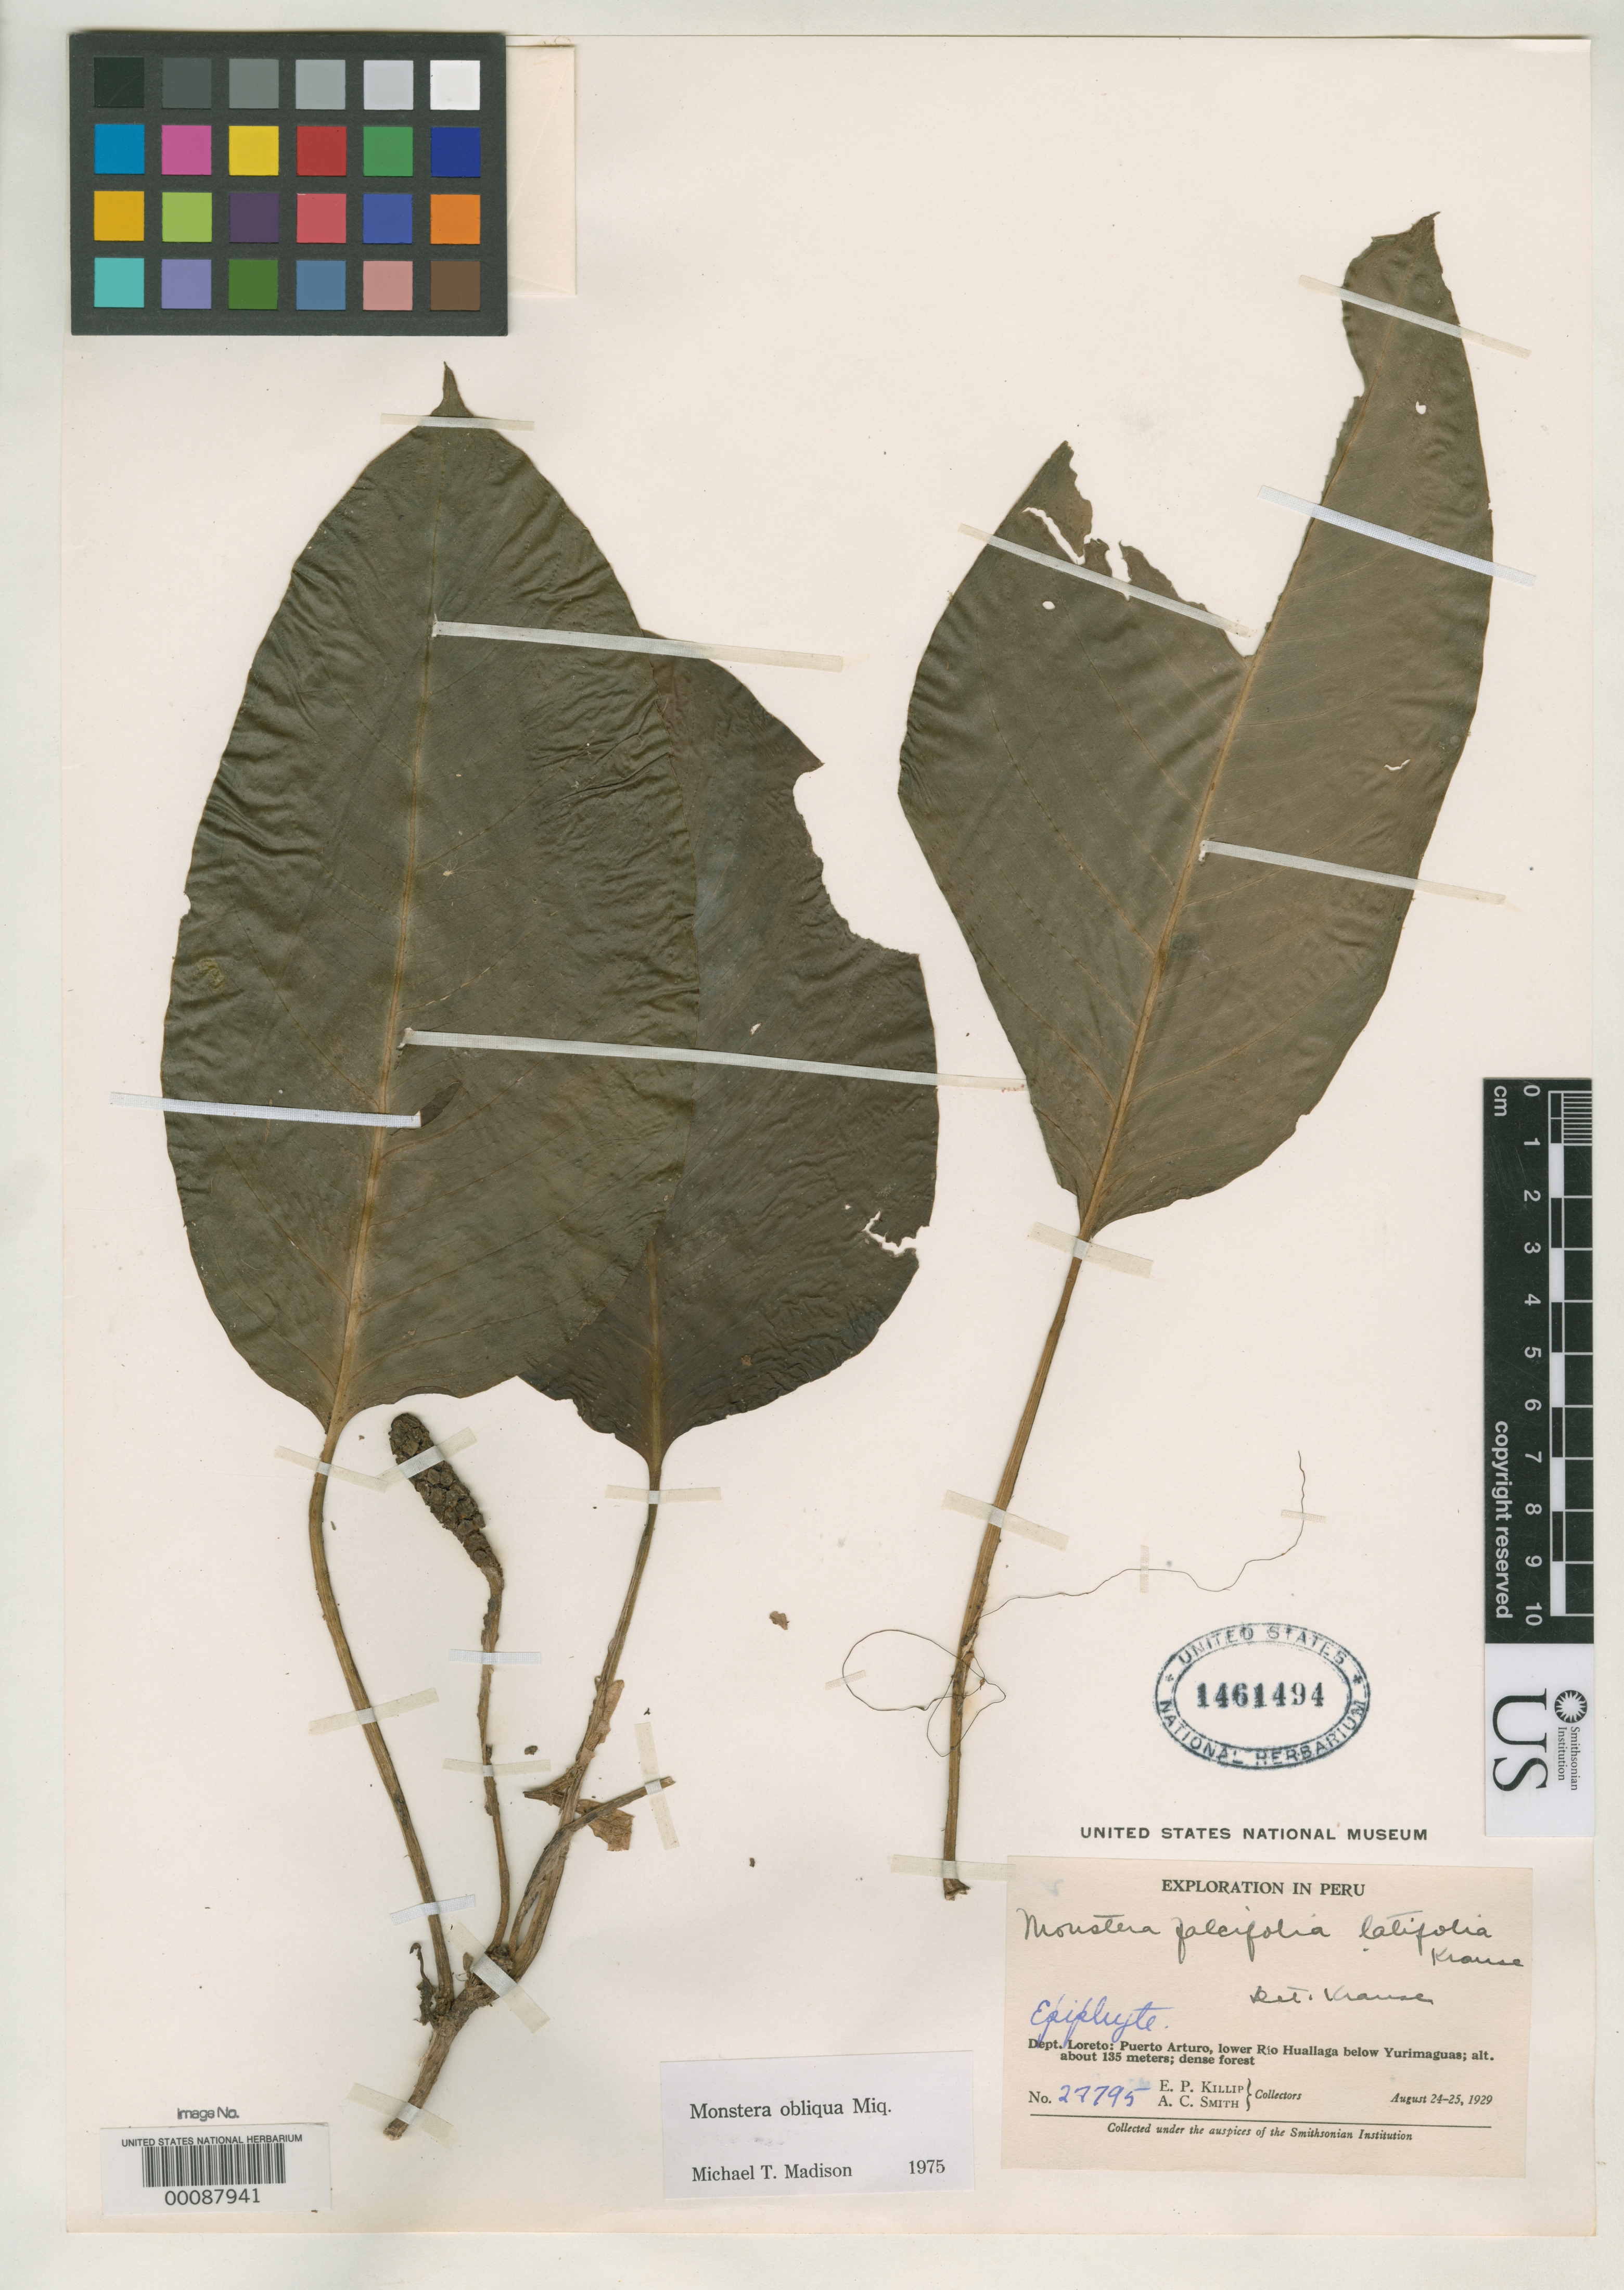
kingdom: Plantae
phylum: Tracheophyta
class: Liliopsida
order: Alismatales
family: Araceae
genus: Monstera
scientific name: Monstera falcifolia var. latifolia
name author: K. Krause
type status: Isotype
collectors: E. P. Killip & A. C. Smith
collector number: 27795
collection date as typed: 24 Aug 1929 to 25 Aug 1929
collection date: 1929-08-24/1929-08-25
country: Peru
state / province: Loreto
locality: Puerto Arturo.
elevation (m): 135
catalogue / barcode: US 1461494